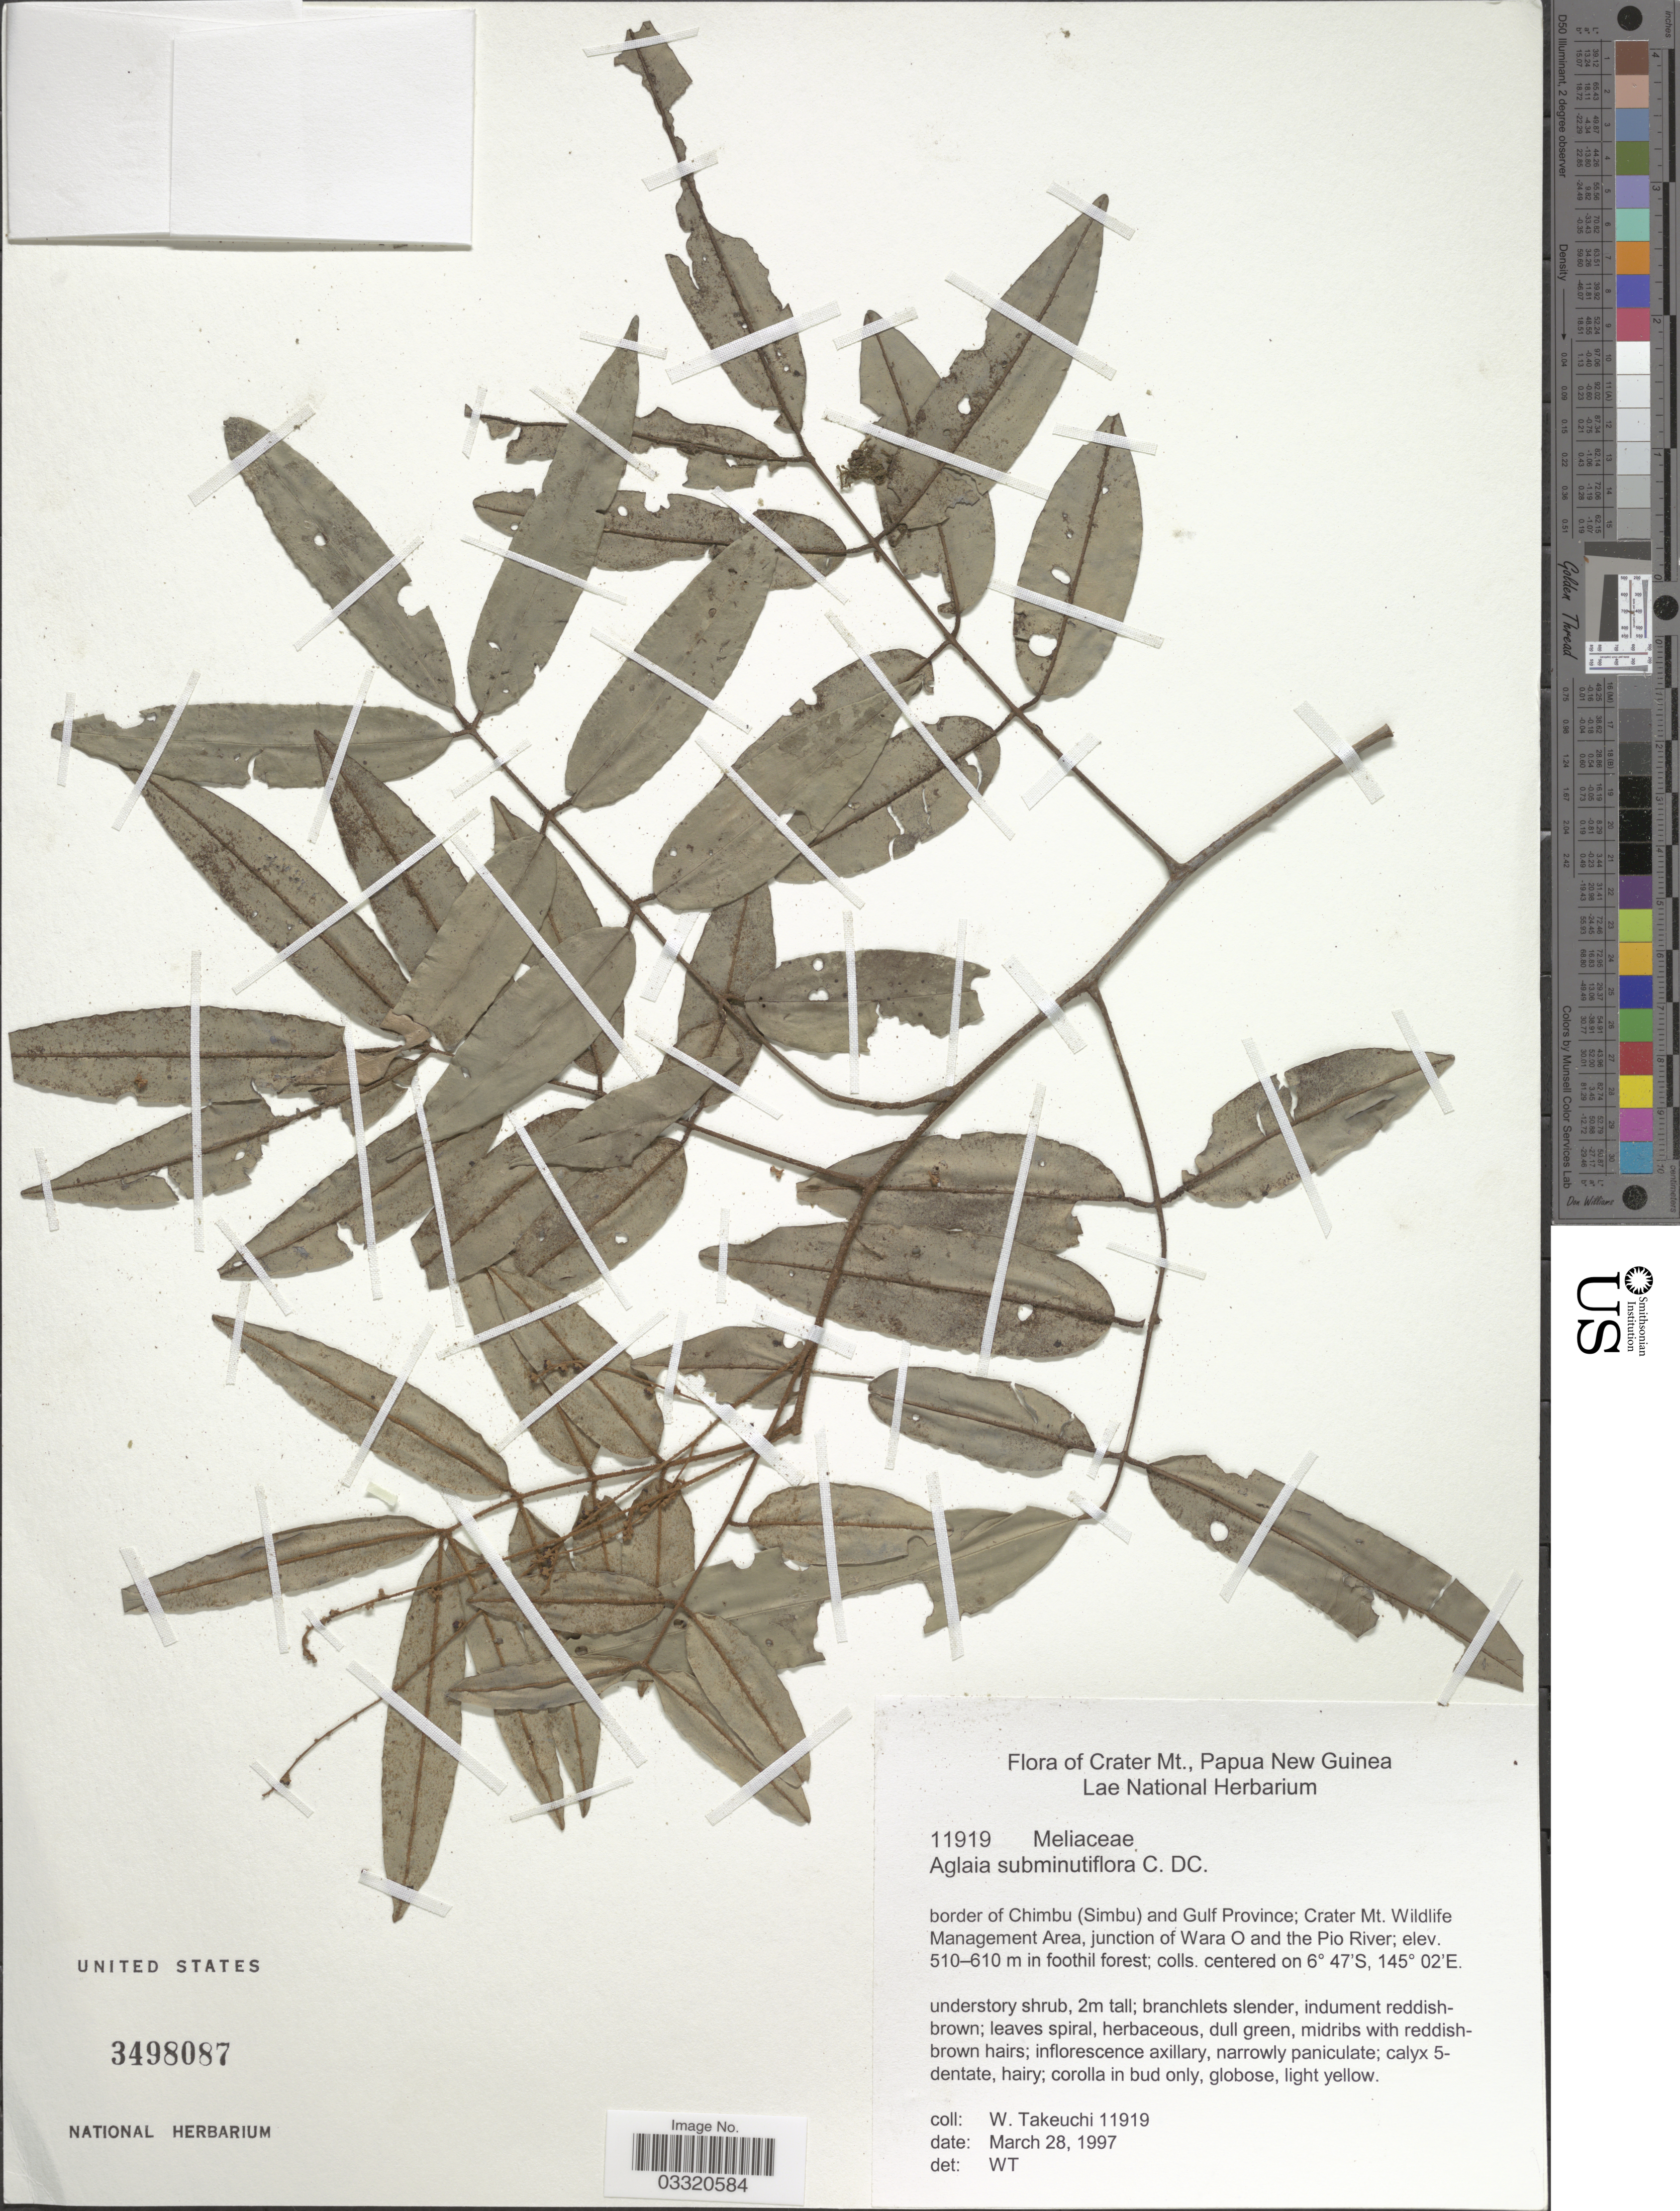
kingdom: Plantae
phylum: Tracheophyta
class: Magnoliopsida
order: Sapindales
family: Meliaceae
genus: Aglaia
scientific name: Aglaia subminutiflora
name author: C. DC.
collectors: W. Takeuchi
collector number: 11919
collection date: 1997-03-28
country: Papua New Guinea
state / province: Chimbu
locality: Crater Mt. Border of Chimbu (Simbu) and Gulf Province; Crater Mt. Wildlife Management Area, junction of Wara O and the Pio River.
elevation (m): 510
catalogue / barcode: US 3498087